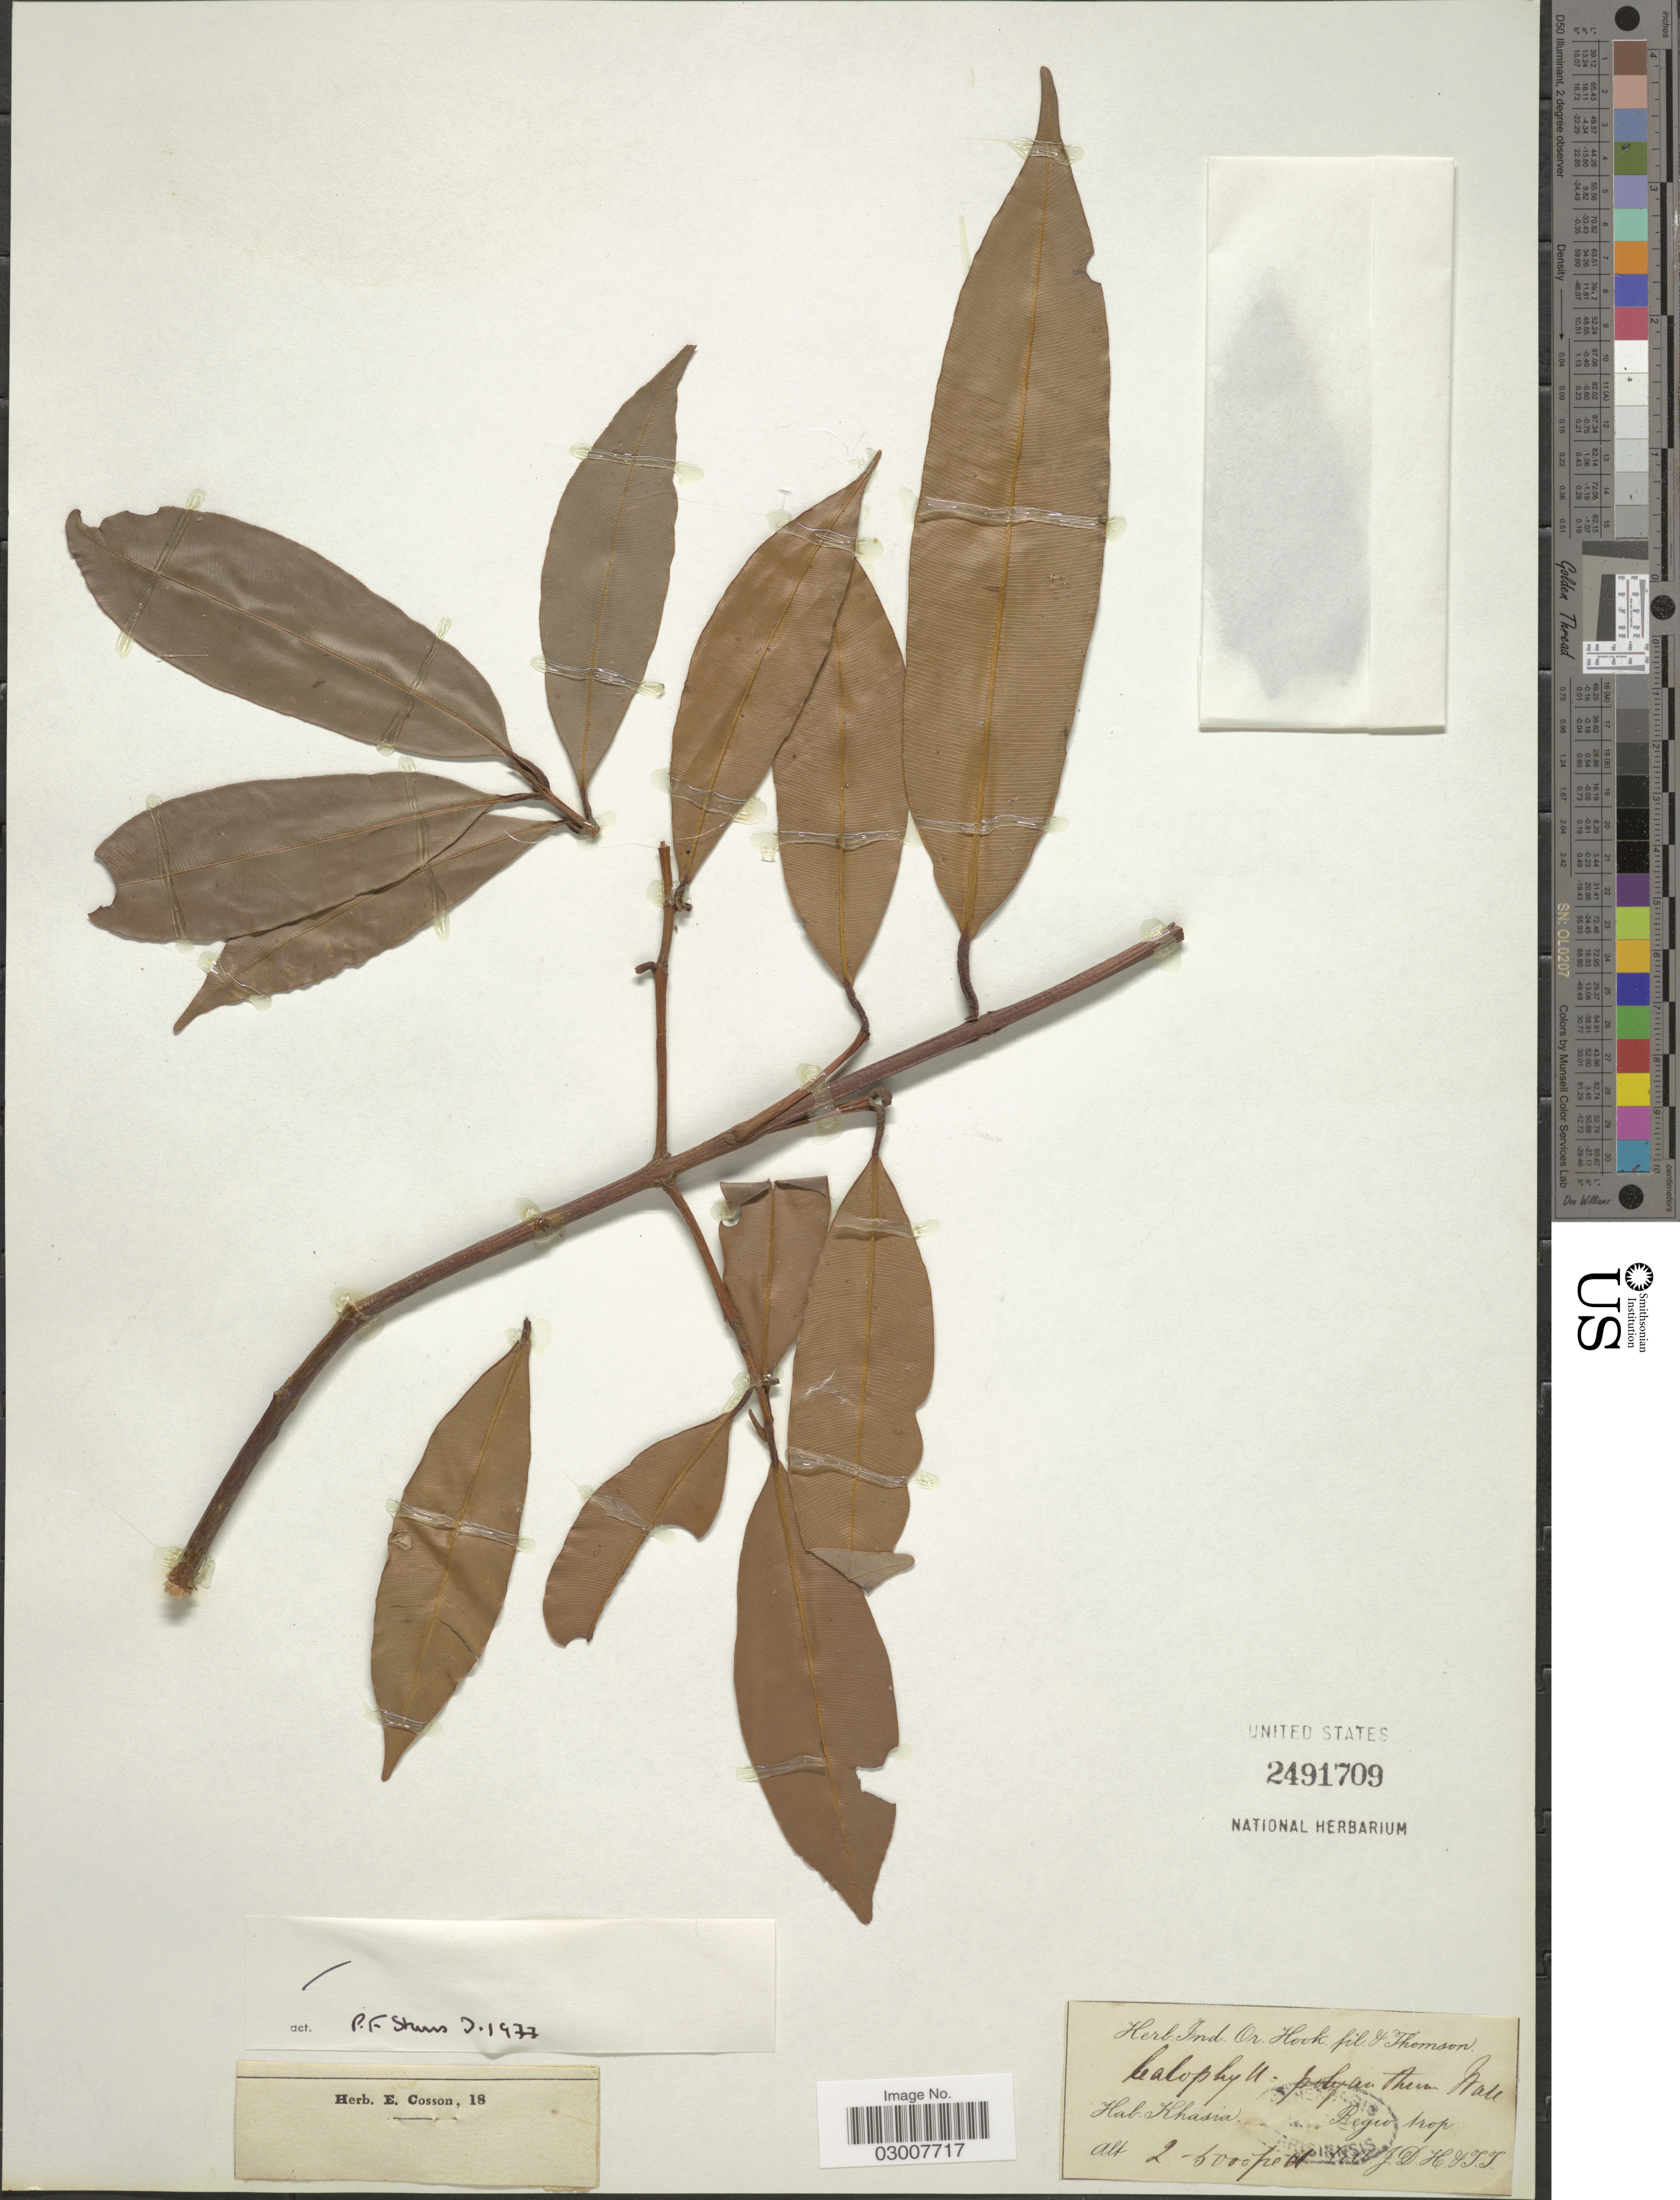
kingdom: Plantae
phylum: Tracheophyta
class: Magnoliopsida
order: Malpighiales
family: Calophyllaceae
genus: Calophyllum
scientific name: Calophyllum polyanthum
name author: Wall. ex Choisy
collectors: J. D. Hooker & T. Thomson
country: India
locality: Khasia. Regio trop.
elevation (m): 610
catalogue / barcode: US 2491709